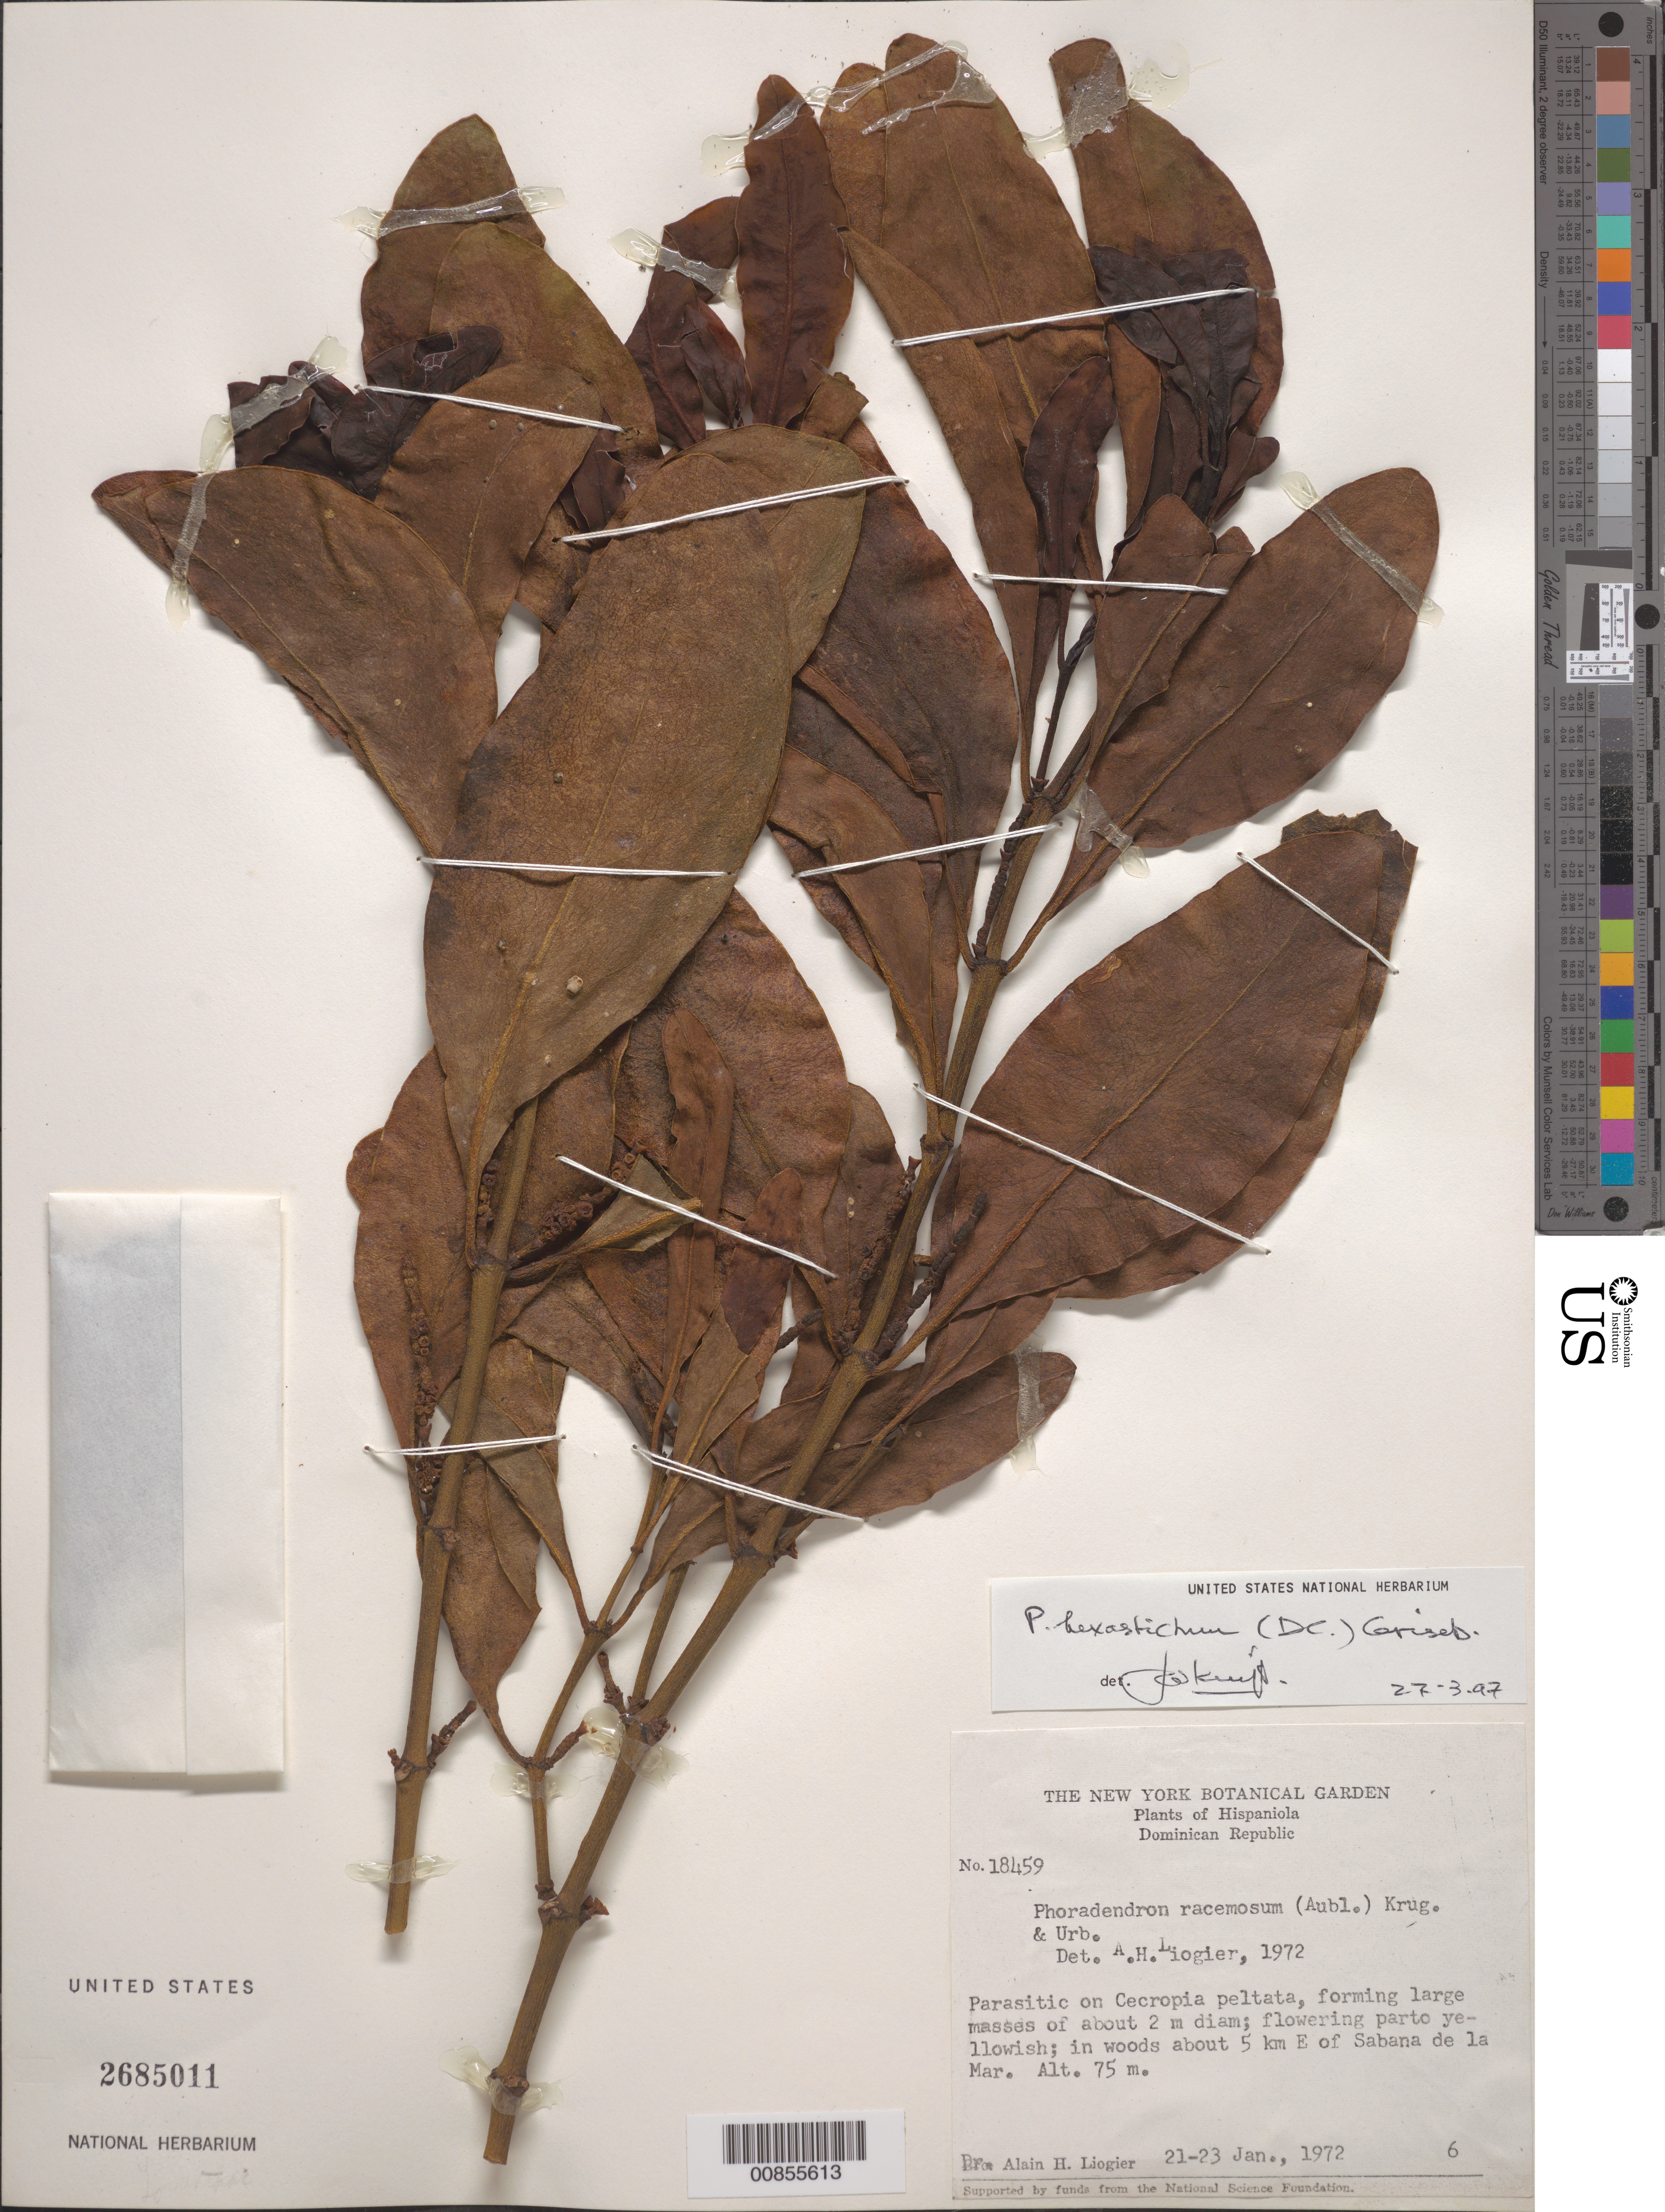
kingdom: Plantae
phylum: Tracheophyta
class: Magnoliopsida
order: Santalales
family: Viscaceae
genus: Phoradendron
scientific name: Phoradendron hexastichum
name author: (DC.) Griseb.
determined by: Kuijt, Job, (CANADA)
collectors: A. H. Liogier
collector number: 18459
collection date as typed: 21 Jan 1972 to 23 Jan 1972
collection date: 1972-01-21/1972-01-23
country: Dominican Republic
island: Hispaniola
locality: Woods abot 5 km E of Sabana de la Mar.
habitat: On Cecropia peltata. In woods.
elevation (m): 75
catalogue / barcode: US 2685011